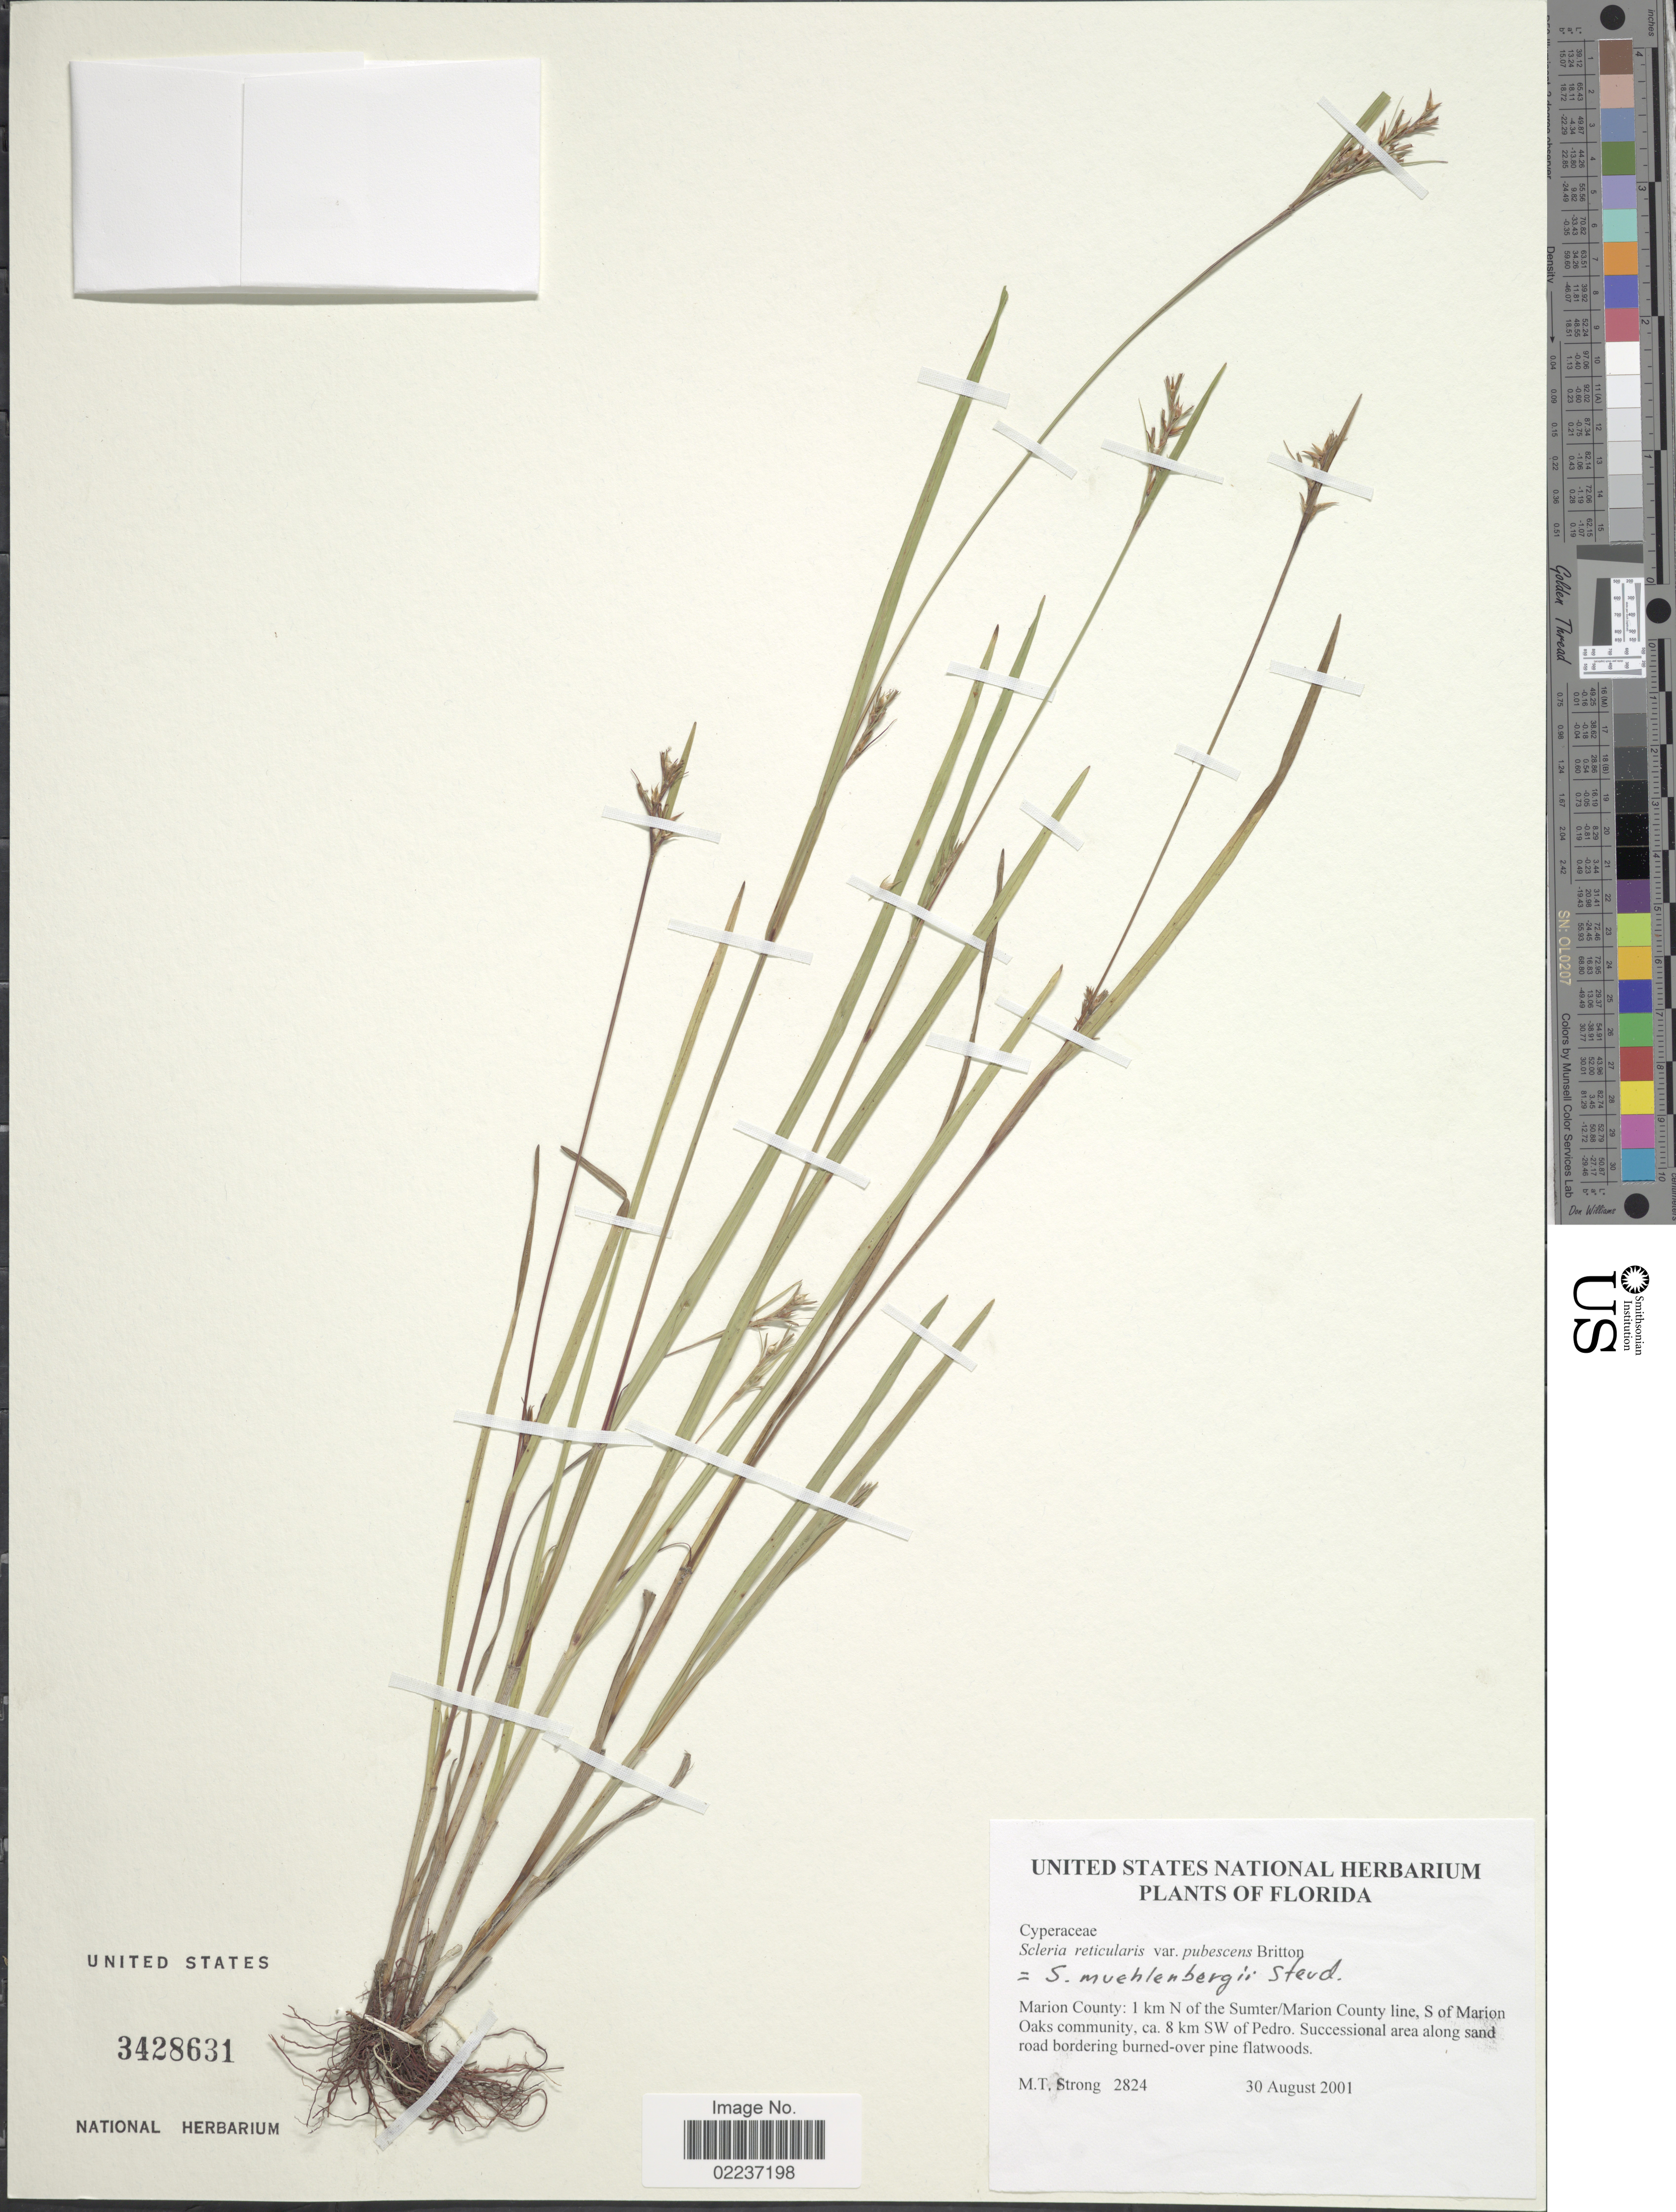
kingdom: Plantae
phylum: Tracheophyta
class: Liliopsida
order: Poales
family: Cyperaceae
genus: Scleria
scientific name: Scleria muehlenbergii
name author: Steud.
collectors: M. T. Strong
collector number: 2824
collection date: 2001-08-30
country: United States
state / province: Florida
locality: Marion County: 1 km N of the Sumter/Marion County line, S of Marion Oaks Community, ca. 8 km SW of Pedro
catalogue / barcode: US 3428631